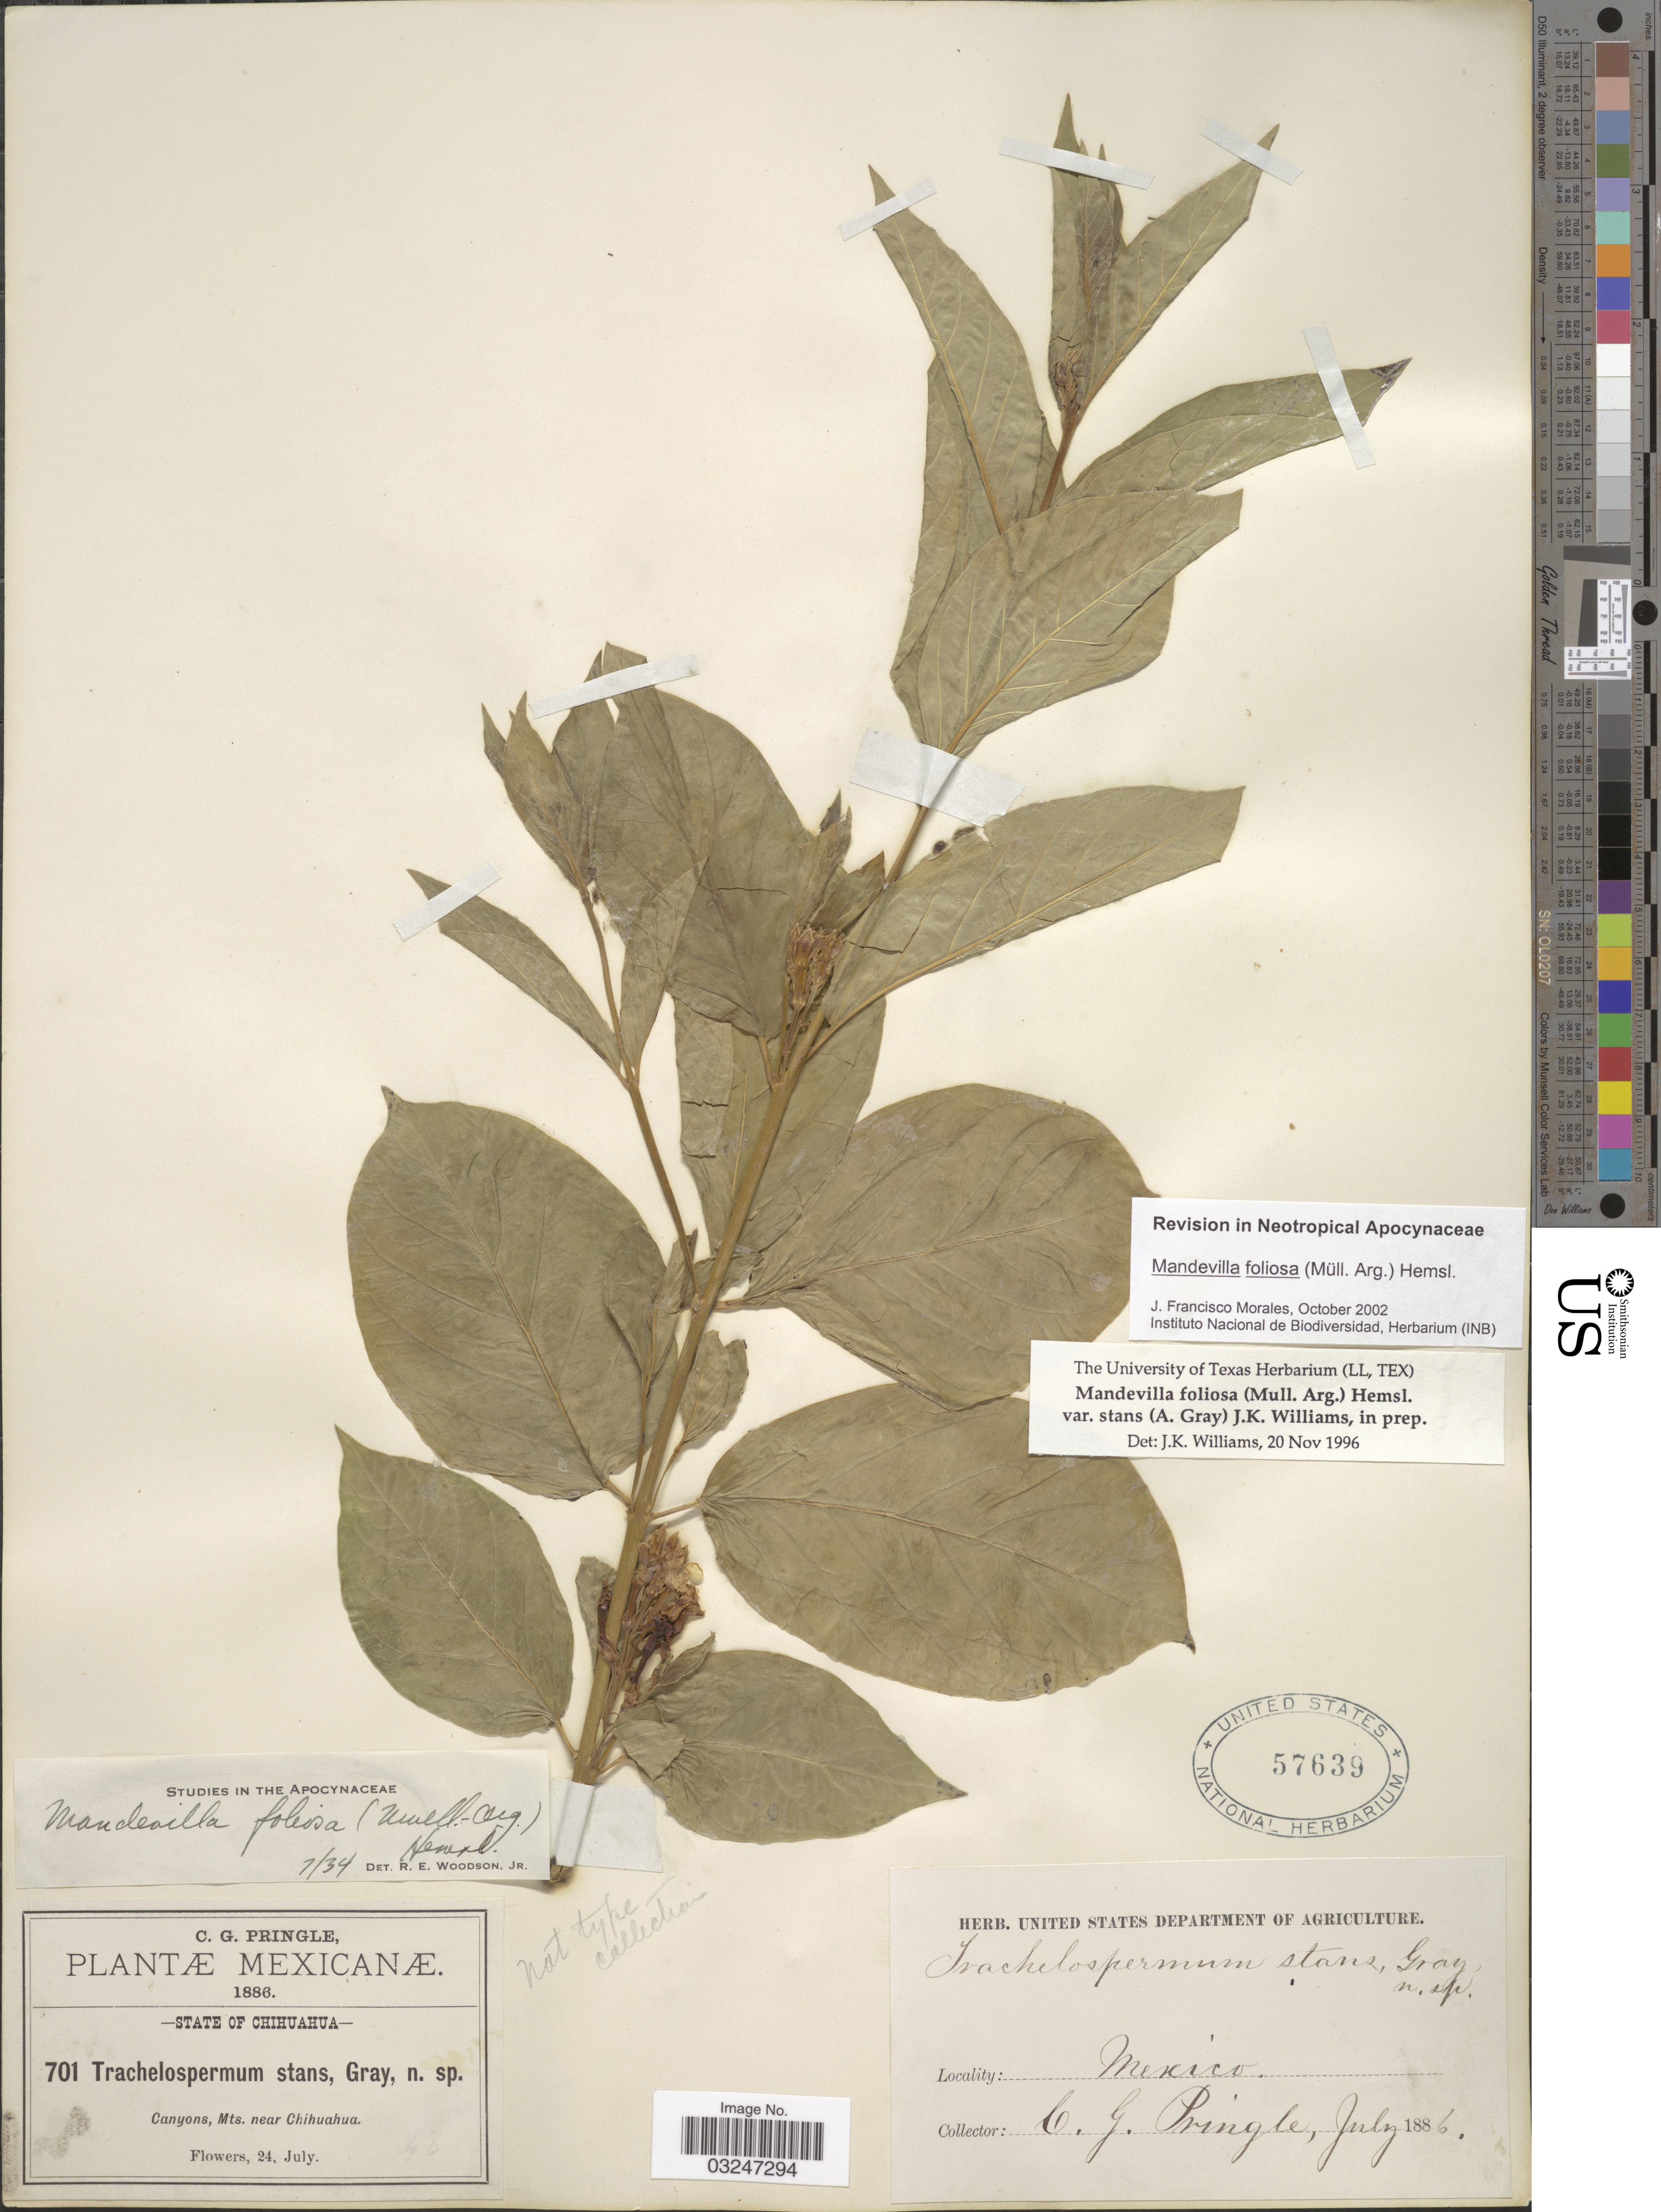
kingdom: Plantae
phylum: Tracheophyta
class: Magnoliopsida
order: Gentianales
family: Apocynaceae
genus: Mandevilla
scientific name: Mandevilla foliosa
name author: (Müll. Arg.) Hemsl.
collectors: C. G. Pringle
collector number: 701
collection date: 1886-07-24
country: Mexico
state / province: Chihuahua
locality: State of Chihuahua. Canyons, Mts. near Chihuahua.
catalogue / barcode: US 57639